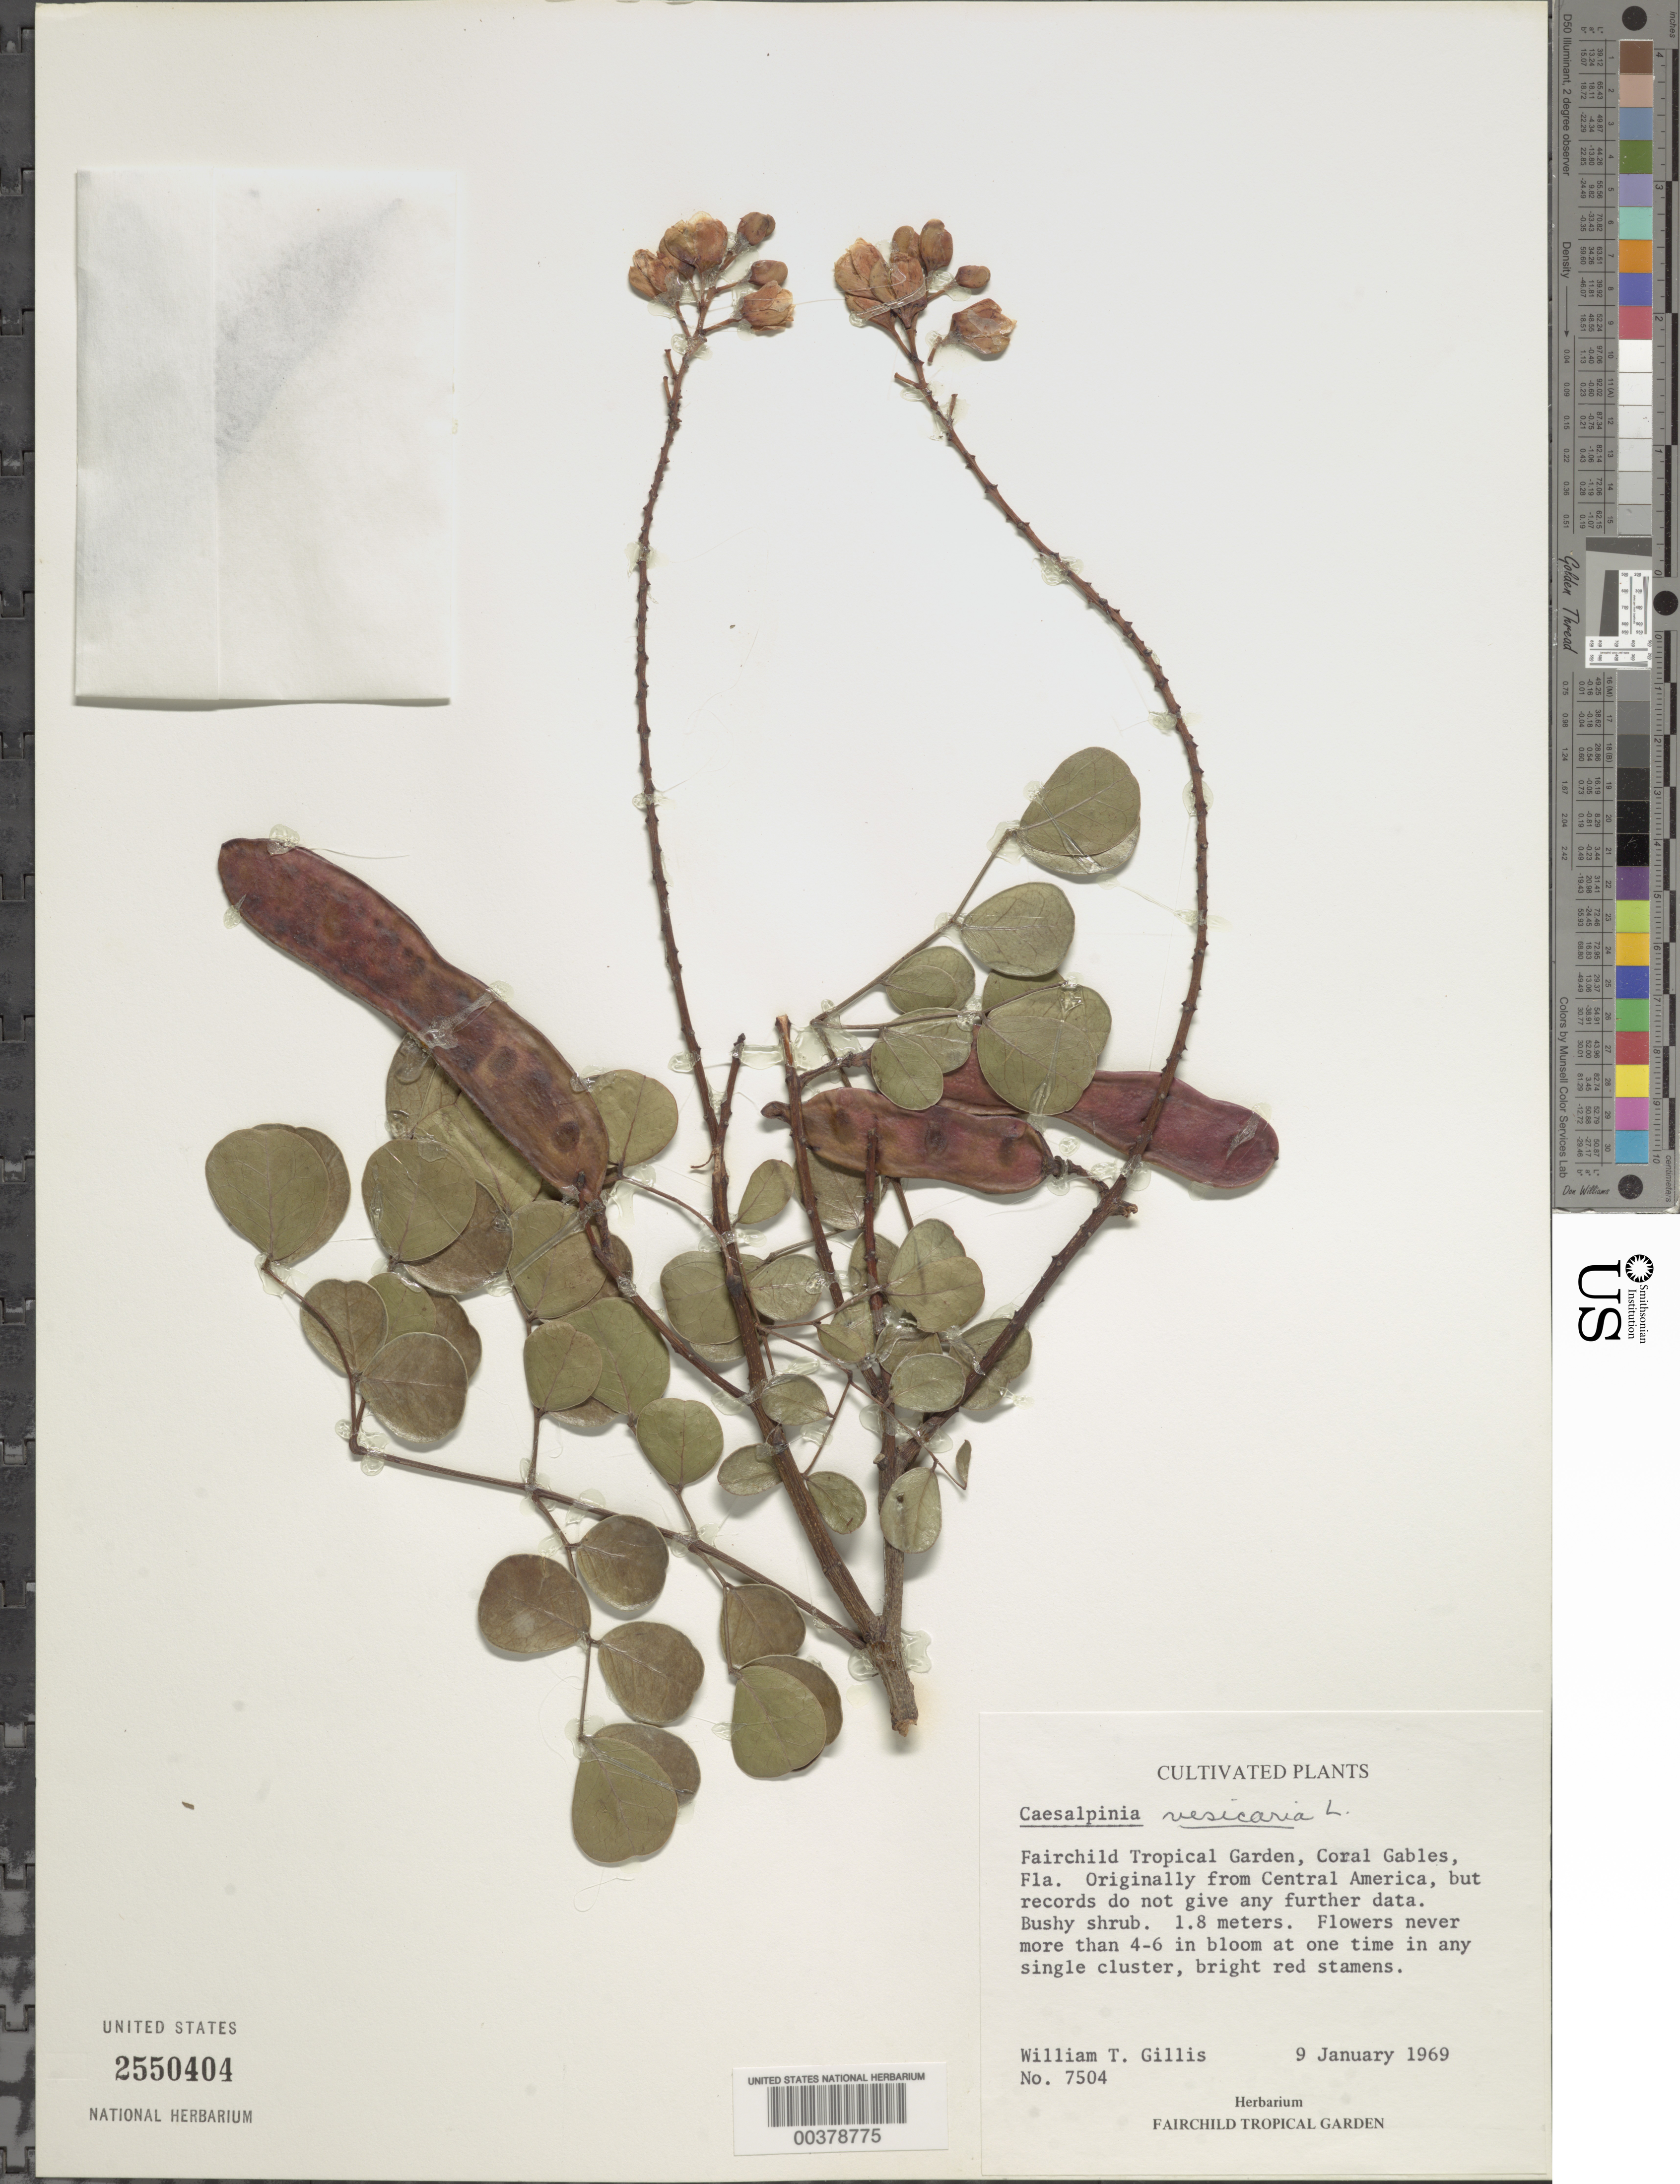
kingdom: Plantae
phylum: Tracheophyta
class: Magnoliopsida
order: Fabales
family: Fabaceae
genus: Tara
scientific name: Tara vesicaria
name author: (L.) Molinari et al.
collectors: J. N. Rose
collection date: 1969-09-27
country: United States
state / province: Florida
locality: Coconut Grove, former home of David Fairchild, the Kampong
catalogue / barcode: US 2550404